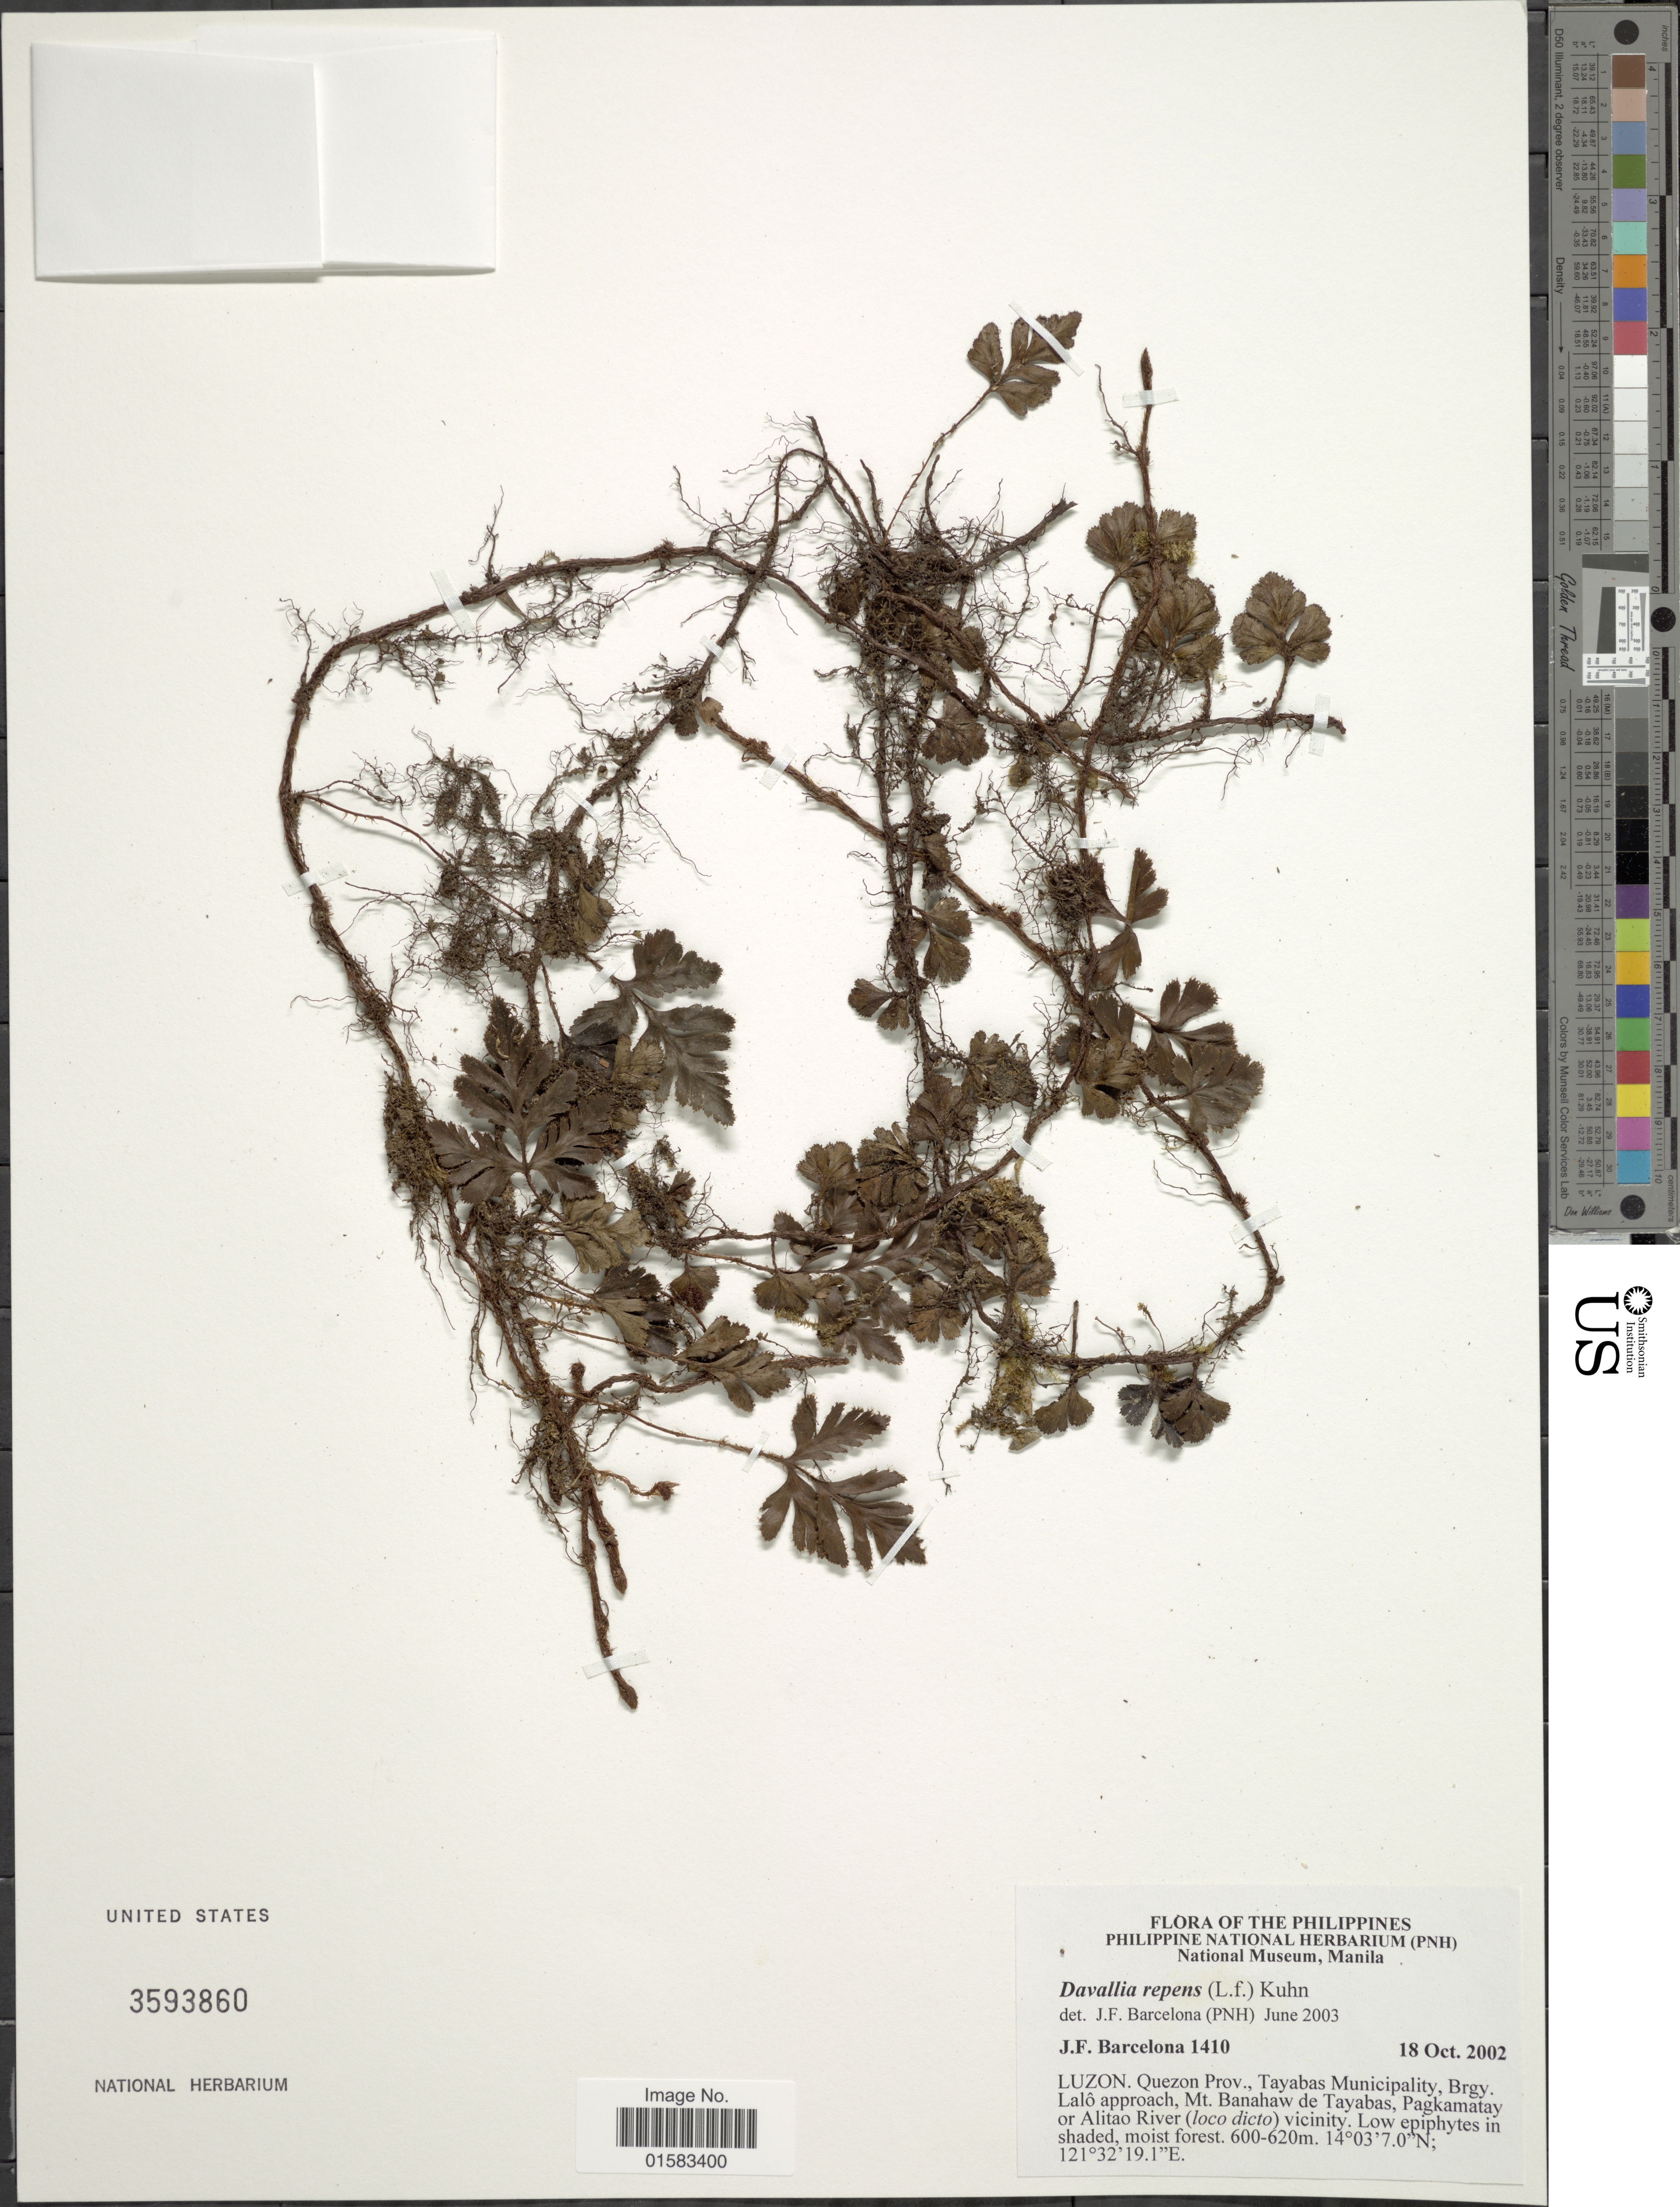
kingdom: Plantae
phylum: Tracheophyta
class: Polypodiopsida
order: Polypodiales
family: Davalliaceae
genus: Davallia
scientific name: Davallia repens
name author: (L. f.) Kuhn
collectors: J. F. Barcelona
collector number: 1410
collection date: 2002-10-18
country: Philippines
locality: Luzon, Quezon Prov., Tayabas Muncipality, Brgy, Lalo approach, Mt. Banahaw de Tayabas, Pagkamatay or Alitao River vicinity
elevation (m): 600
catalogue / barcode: US 3593860